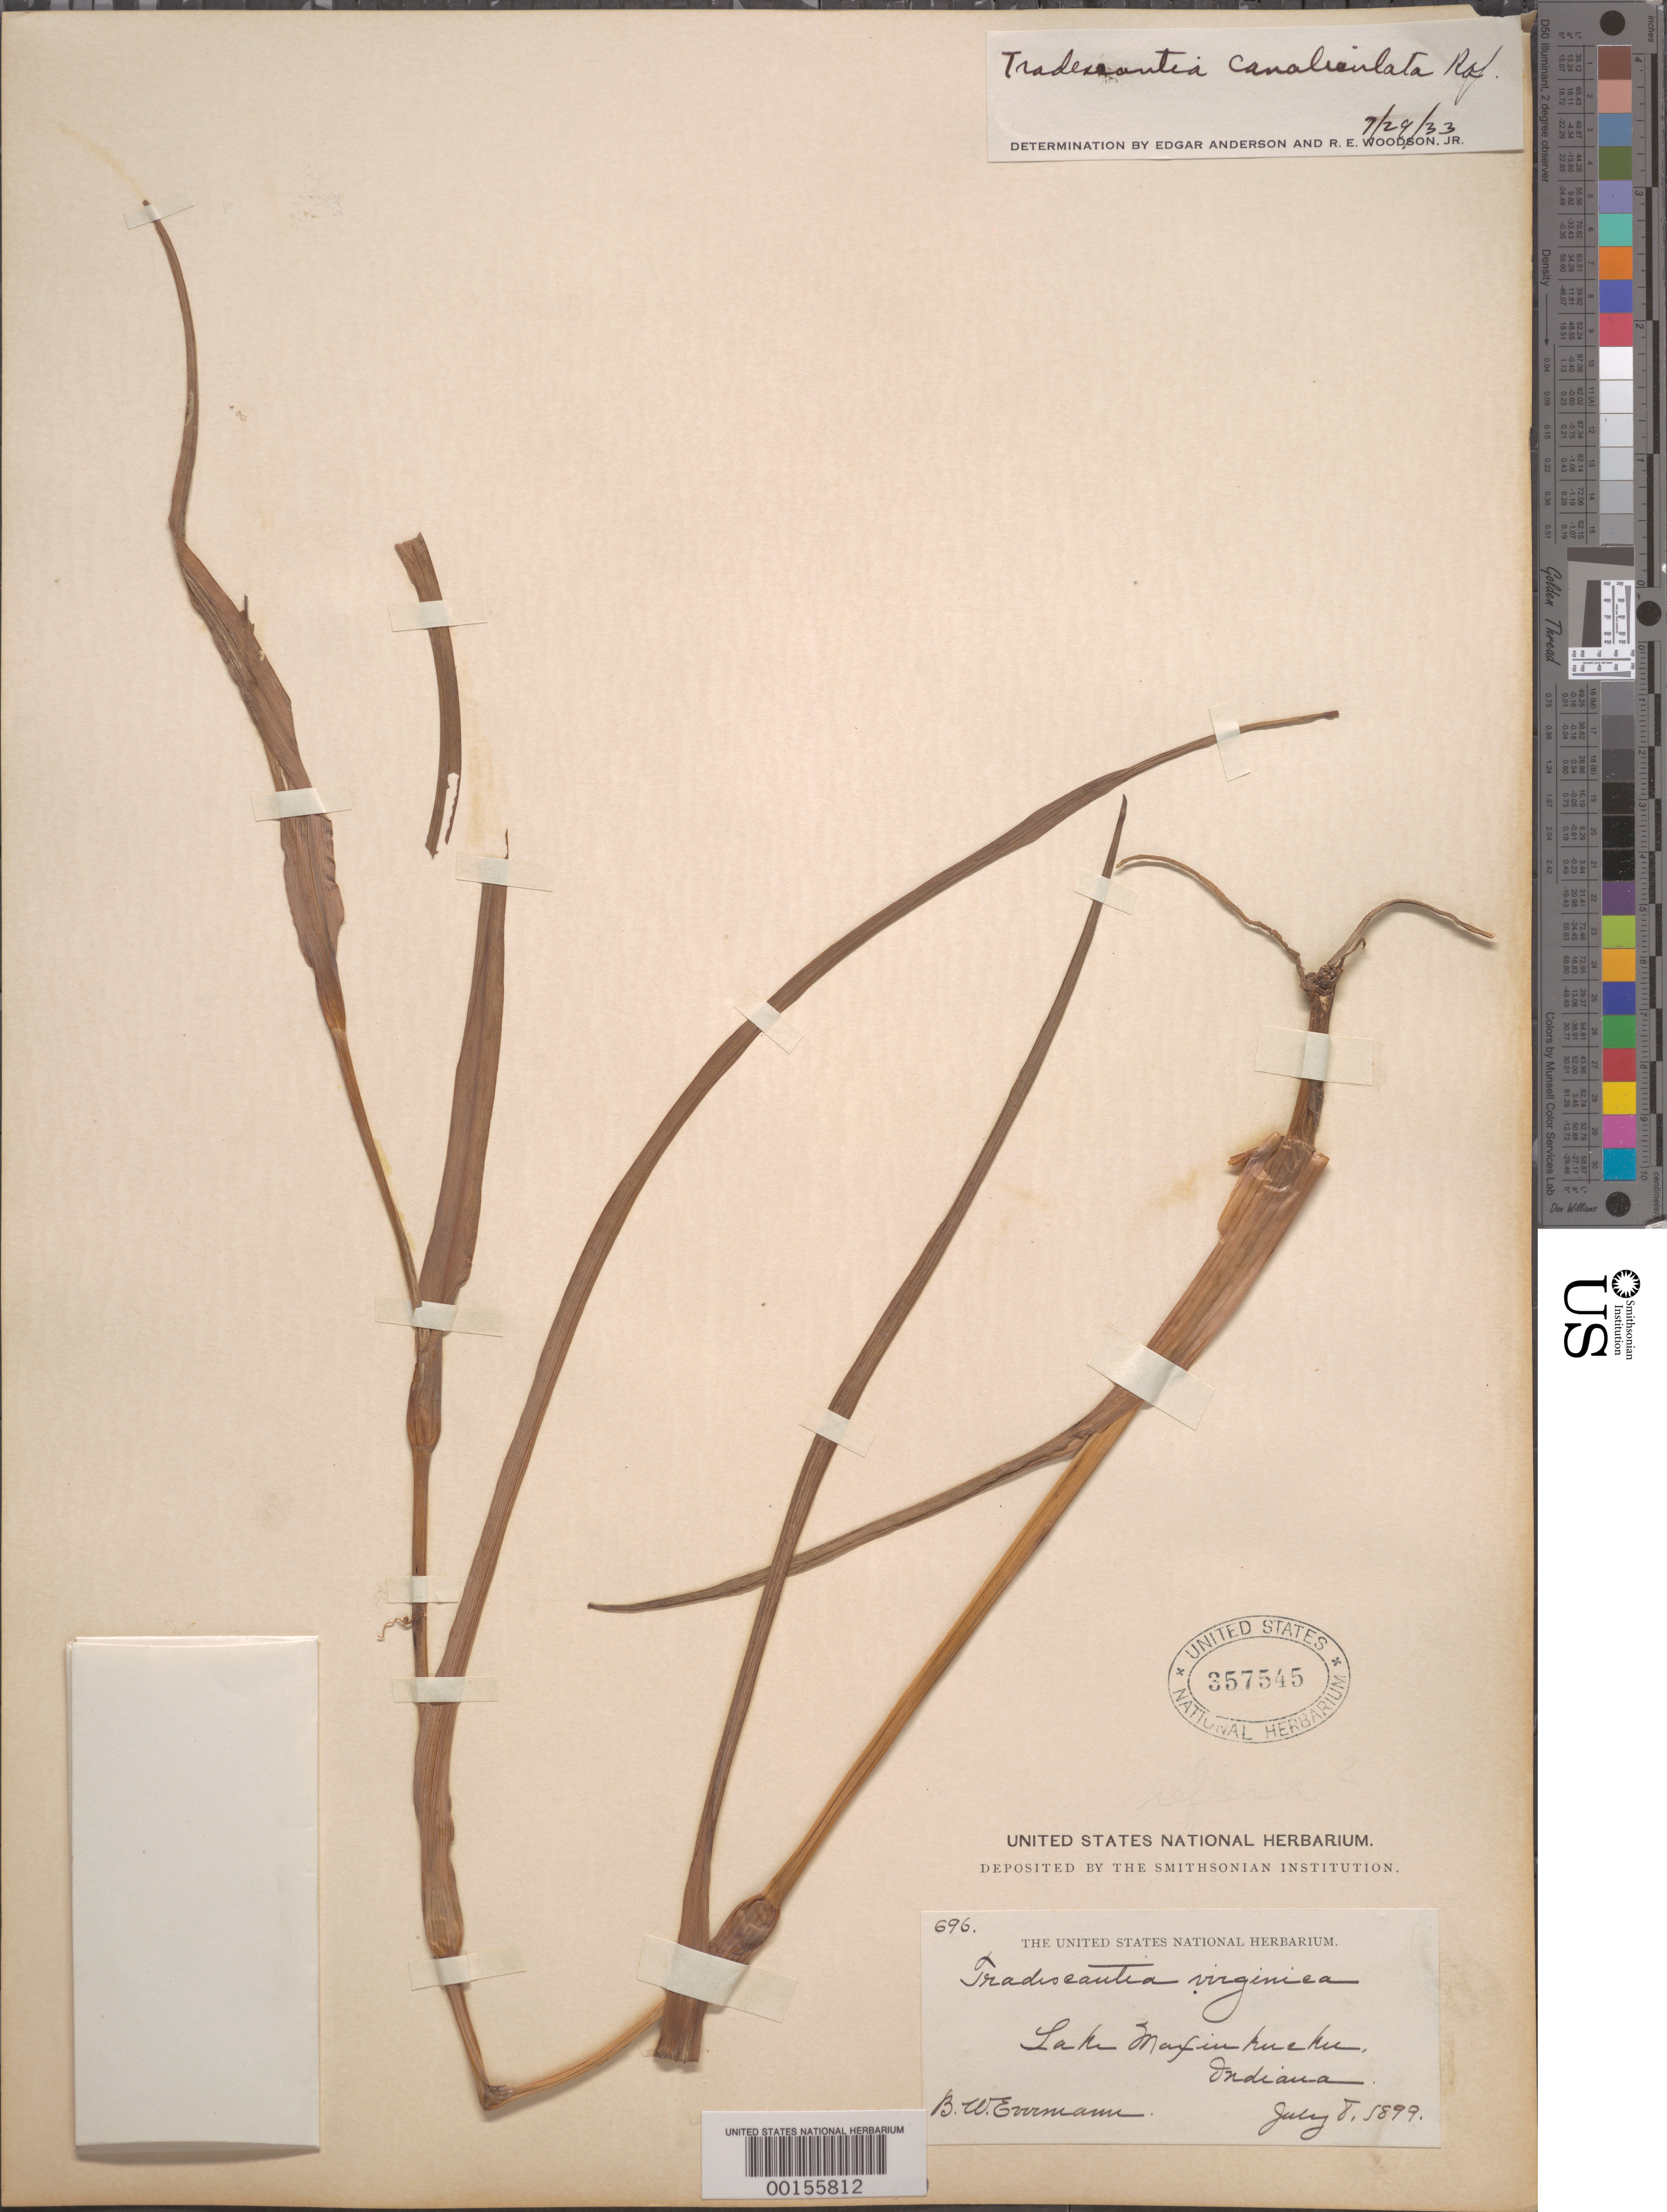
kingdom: Plantae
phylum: Tracheophyta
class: Liliopsida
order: Commelinales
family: Commelinaceae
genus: Tradescantia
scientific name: Tradescantia ohiensis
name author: Raf.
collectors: B. W. Evermann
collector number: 696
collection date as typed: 08 Jul 1899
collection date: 1899-07-08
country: United States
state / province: Indiana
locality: Lake Maxinkuckee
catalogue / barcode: US 357545